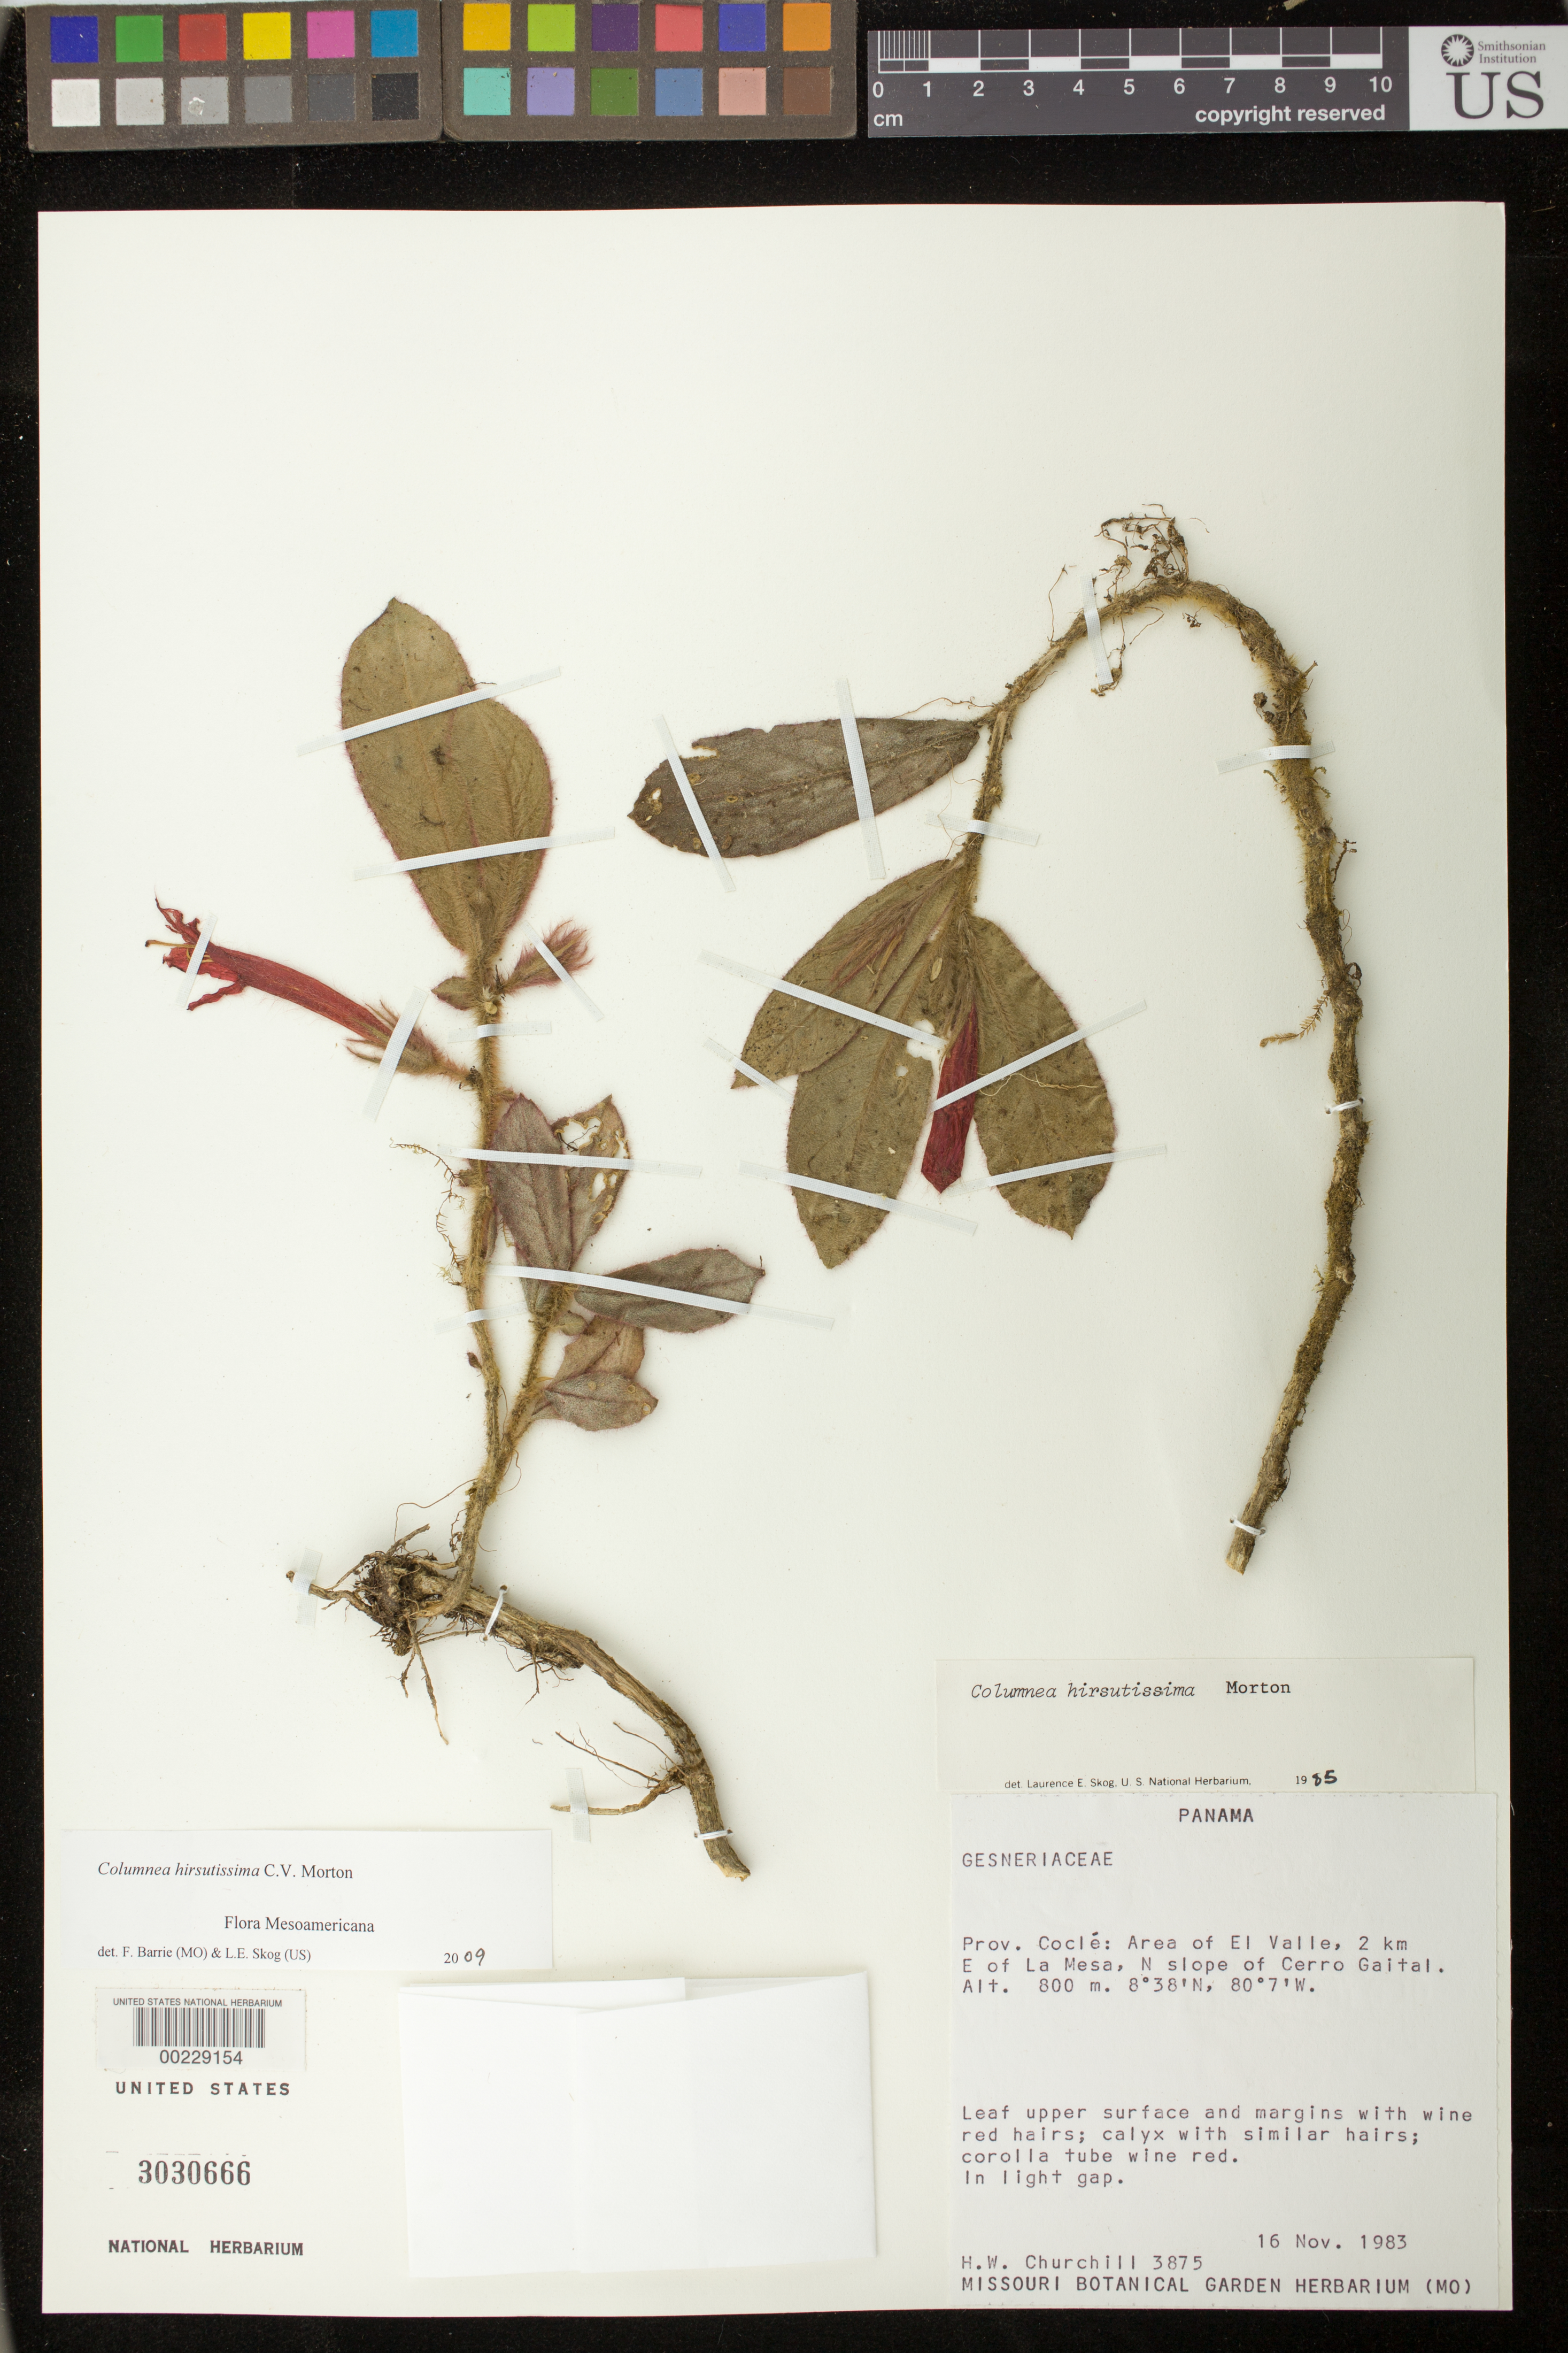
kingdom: Plantae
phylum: Tracheophyta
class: Magnoliopsida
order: Lamiales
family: Gesneriaceae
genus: Columnea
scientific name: Columnea hirsutissima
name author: C.V. Morton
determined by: Skog, Laurence E.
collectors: H. Churchill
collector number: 3875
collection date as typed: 16 Nov 1983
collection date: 1983-11-16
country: Panama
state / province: Coclé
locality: Area of El Valle, 2 km E of La Mesa, N slope of Cerro Gaital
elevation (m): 800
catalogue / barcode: US 3030666